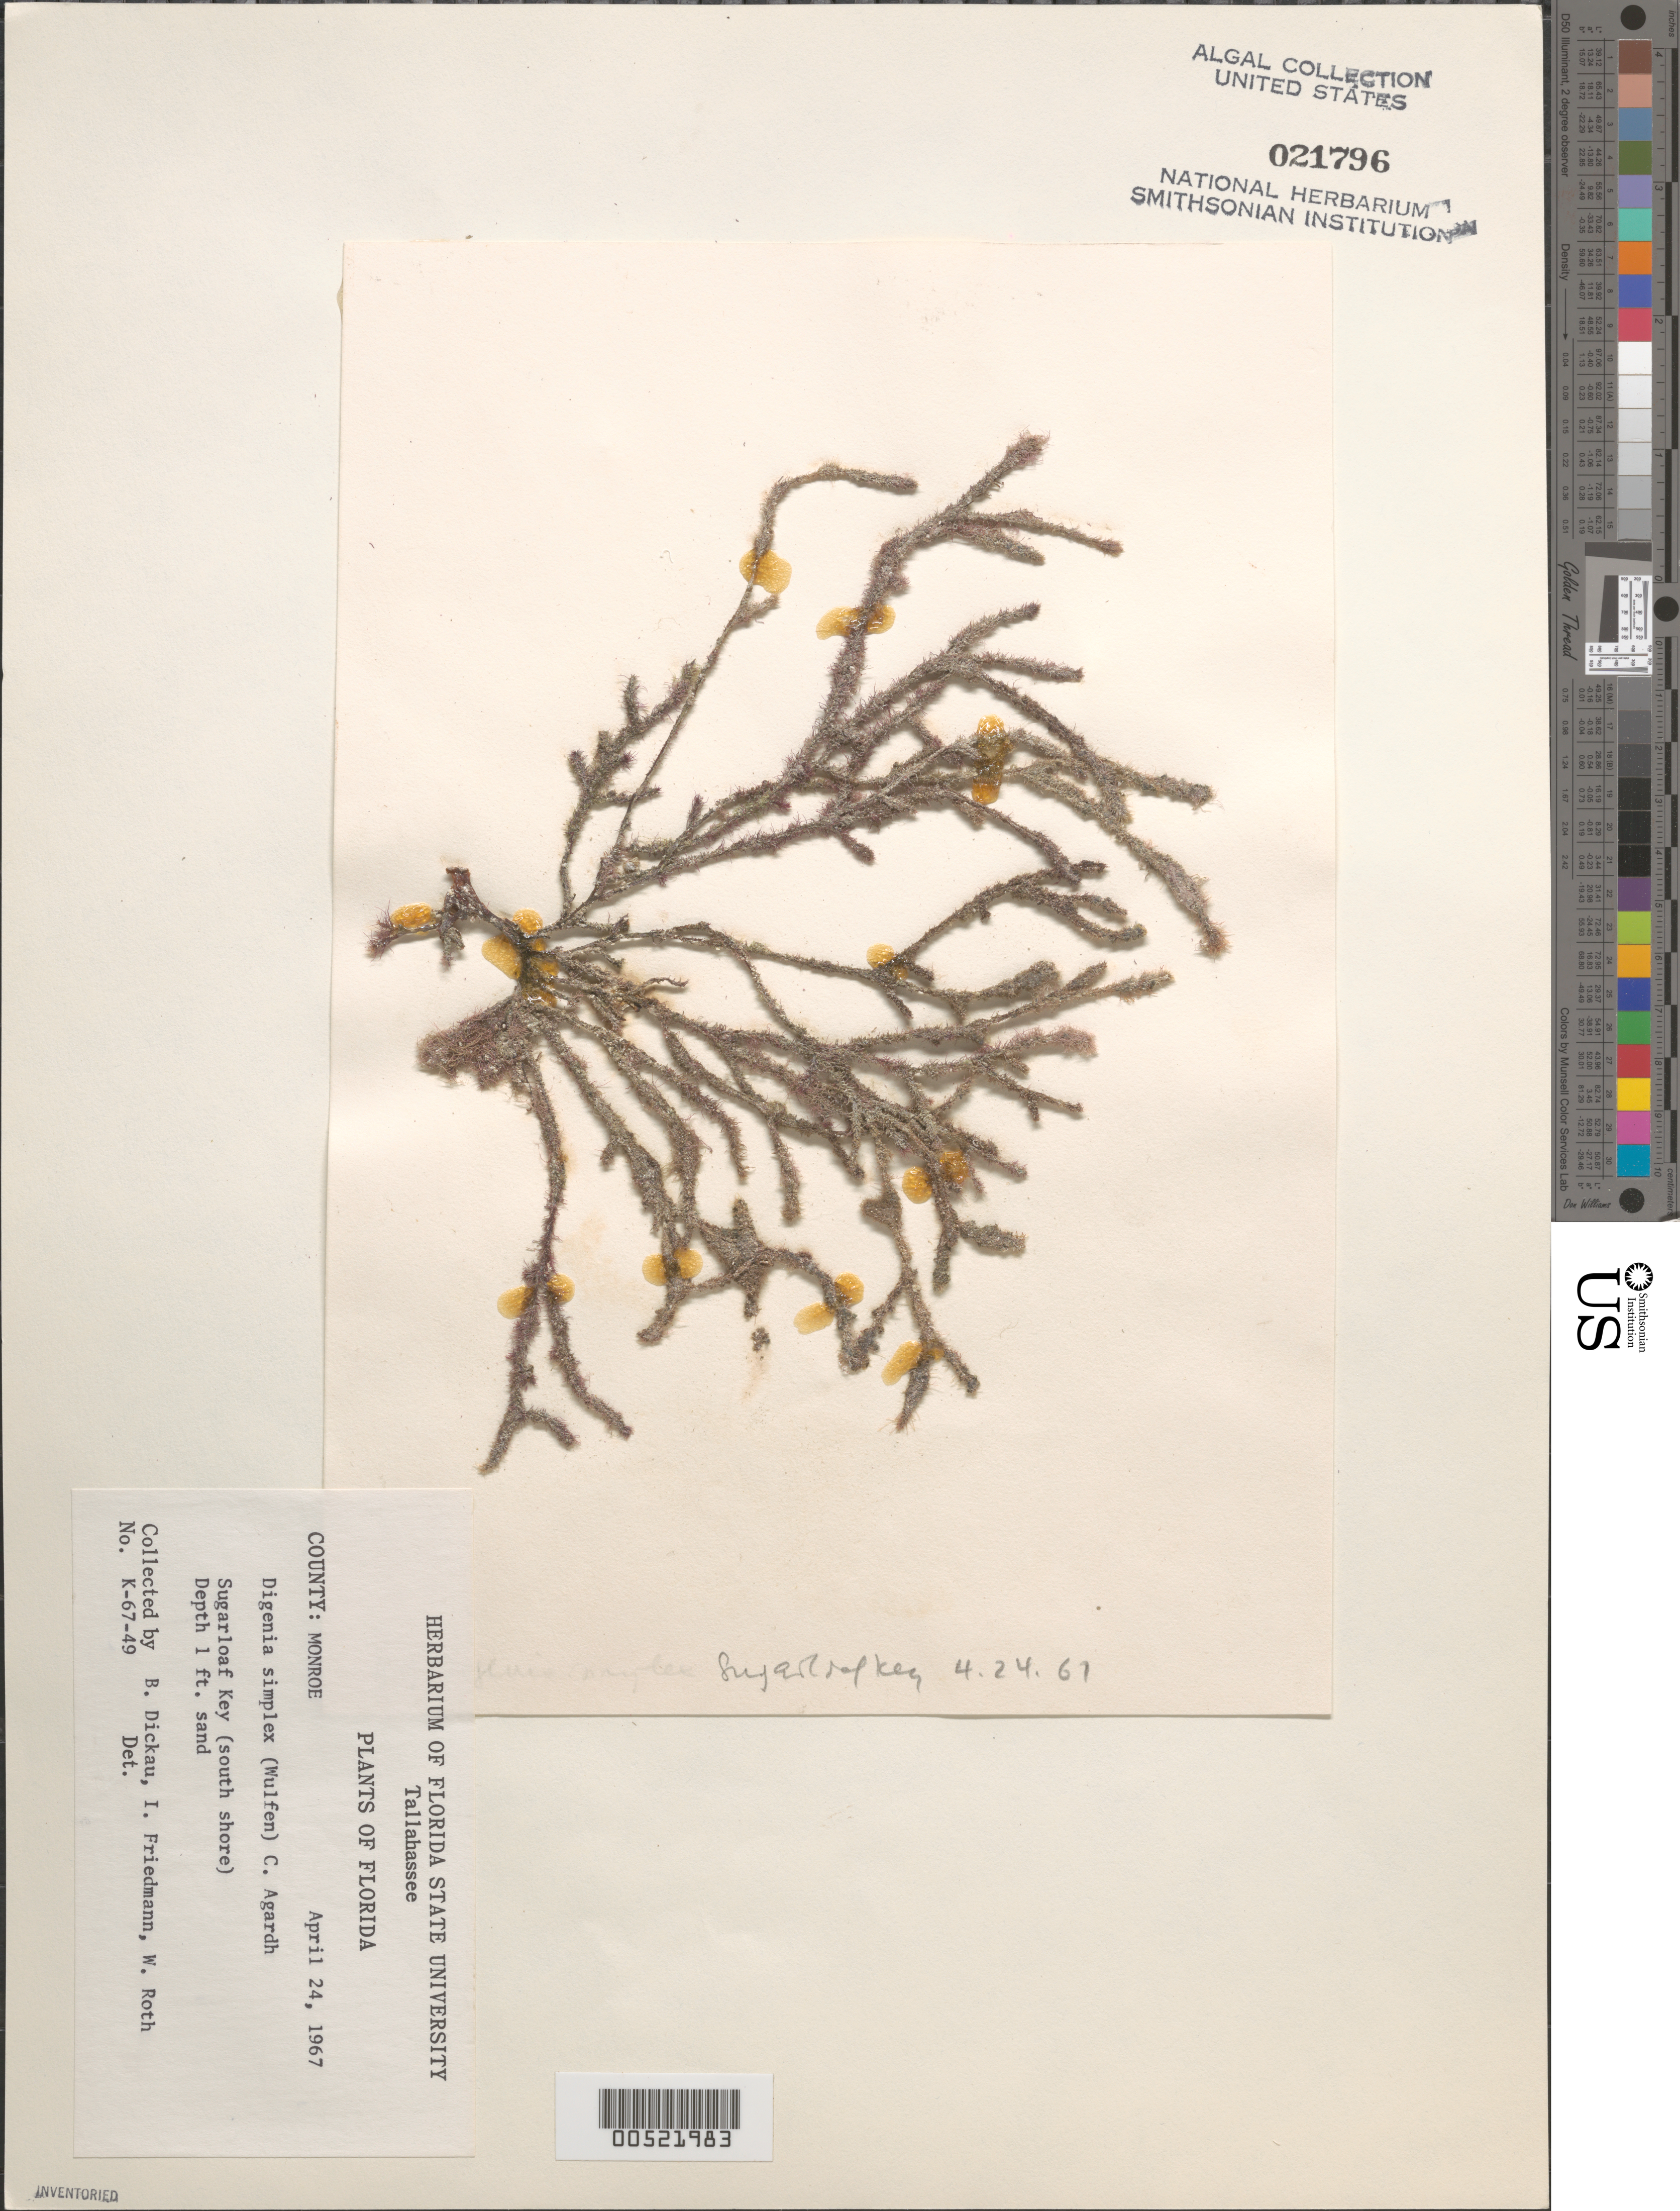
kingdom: Plantae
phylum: Rhodophyta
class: Florideophyceae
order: Ceramiales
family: Rhodomelaceae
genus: Digenea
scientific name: Digenea simplex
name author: (Wulfen) C. Agardh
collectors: B. Dickau, E. Friedmann & W. C. Roth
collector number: K-67-49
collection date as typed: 24 Apr 1967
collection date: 1967-04-24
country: United States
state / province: Florida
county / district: Monroe County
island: Sugarloaf Key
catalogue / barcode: US 21796